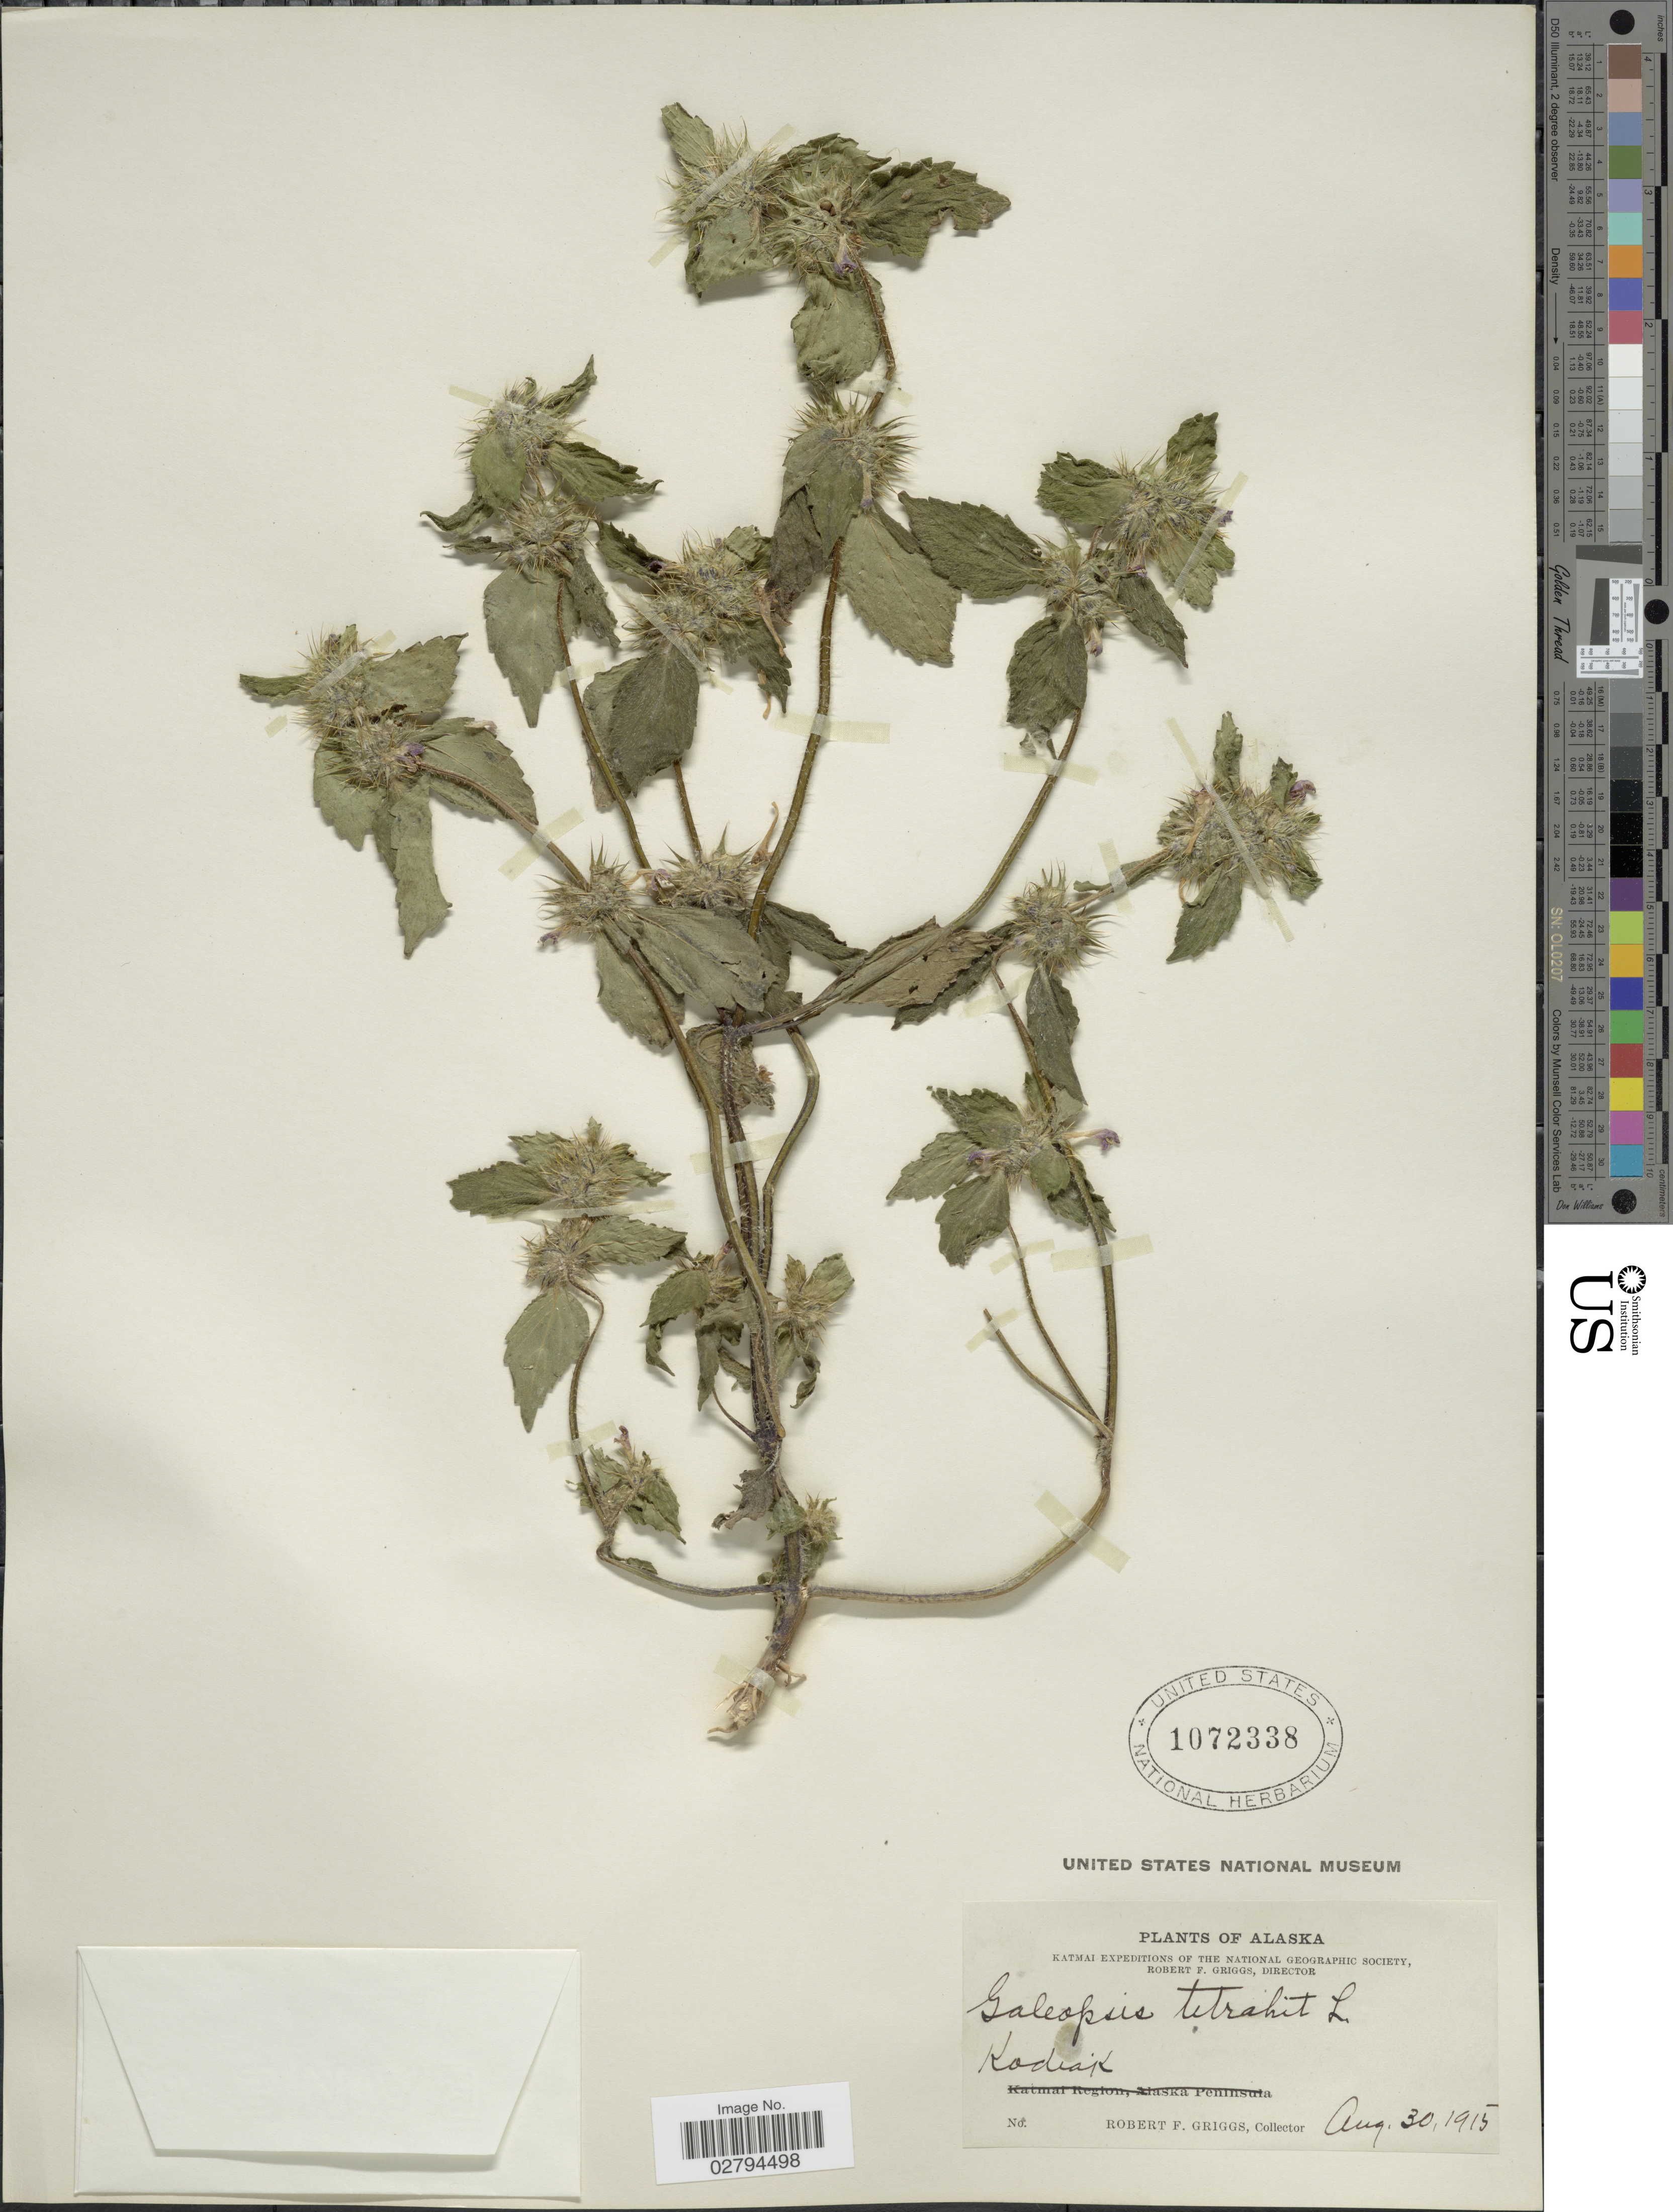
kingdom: Plantae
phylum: Tracheophyta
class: Magnoliopsida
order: Lamiales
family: Lamiaceae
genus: Galeopsis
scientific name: Galeopsis tetrahit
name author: L.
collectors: R. F. Griggs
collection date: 1915-08-30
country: United States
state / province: Alaska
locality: Kodiak.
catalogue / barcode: US 1072338